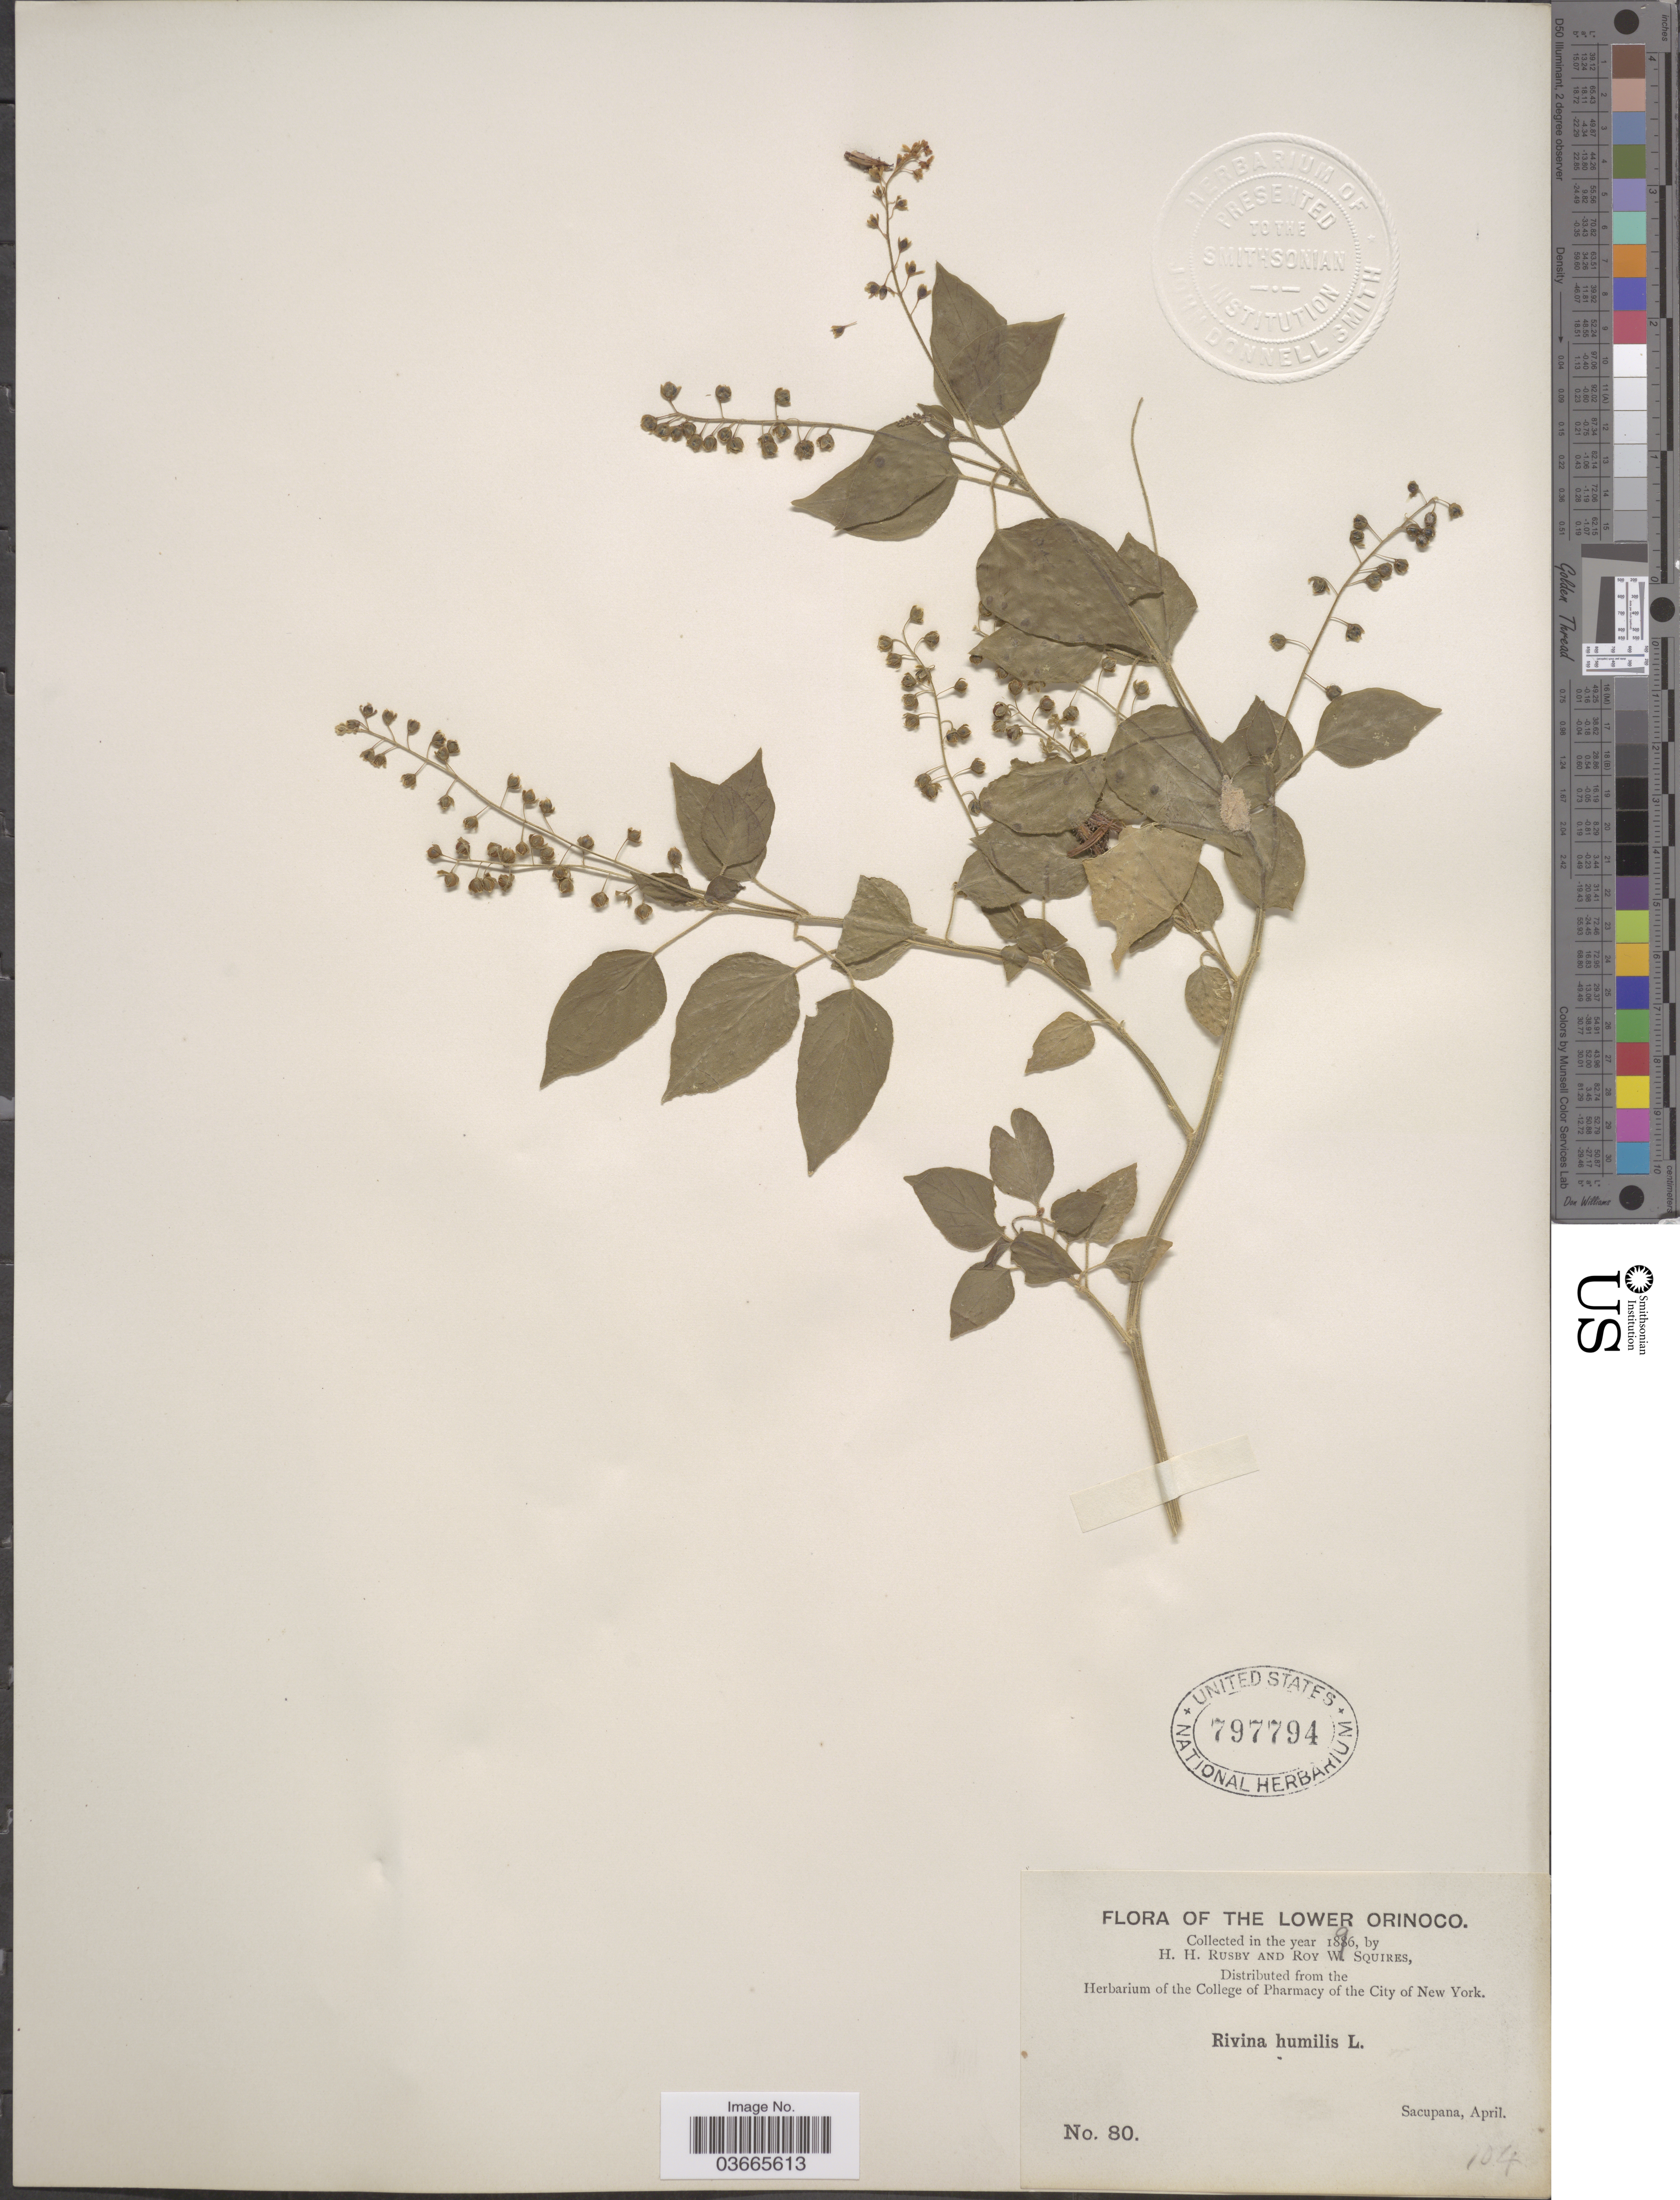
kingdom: Plantae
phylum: Tracheophyta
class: Magnoliopsida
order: Caryophyllales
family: Phytolaccaceae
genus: Rivina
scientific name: Rivina humilis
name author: L.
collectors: H. H. Rusby & R. Squires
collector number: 80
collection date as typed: April 1896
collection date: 1896-04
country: Venezuela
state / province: Delta Amacuro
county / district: Antonio Díaz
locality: Lower Orinoco, Sacupana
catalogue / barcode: US 797794